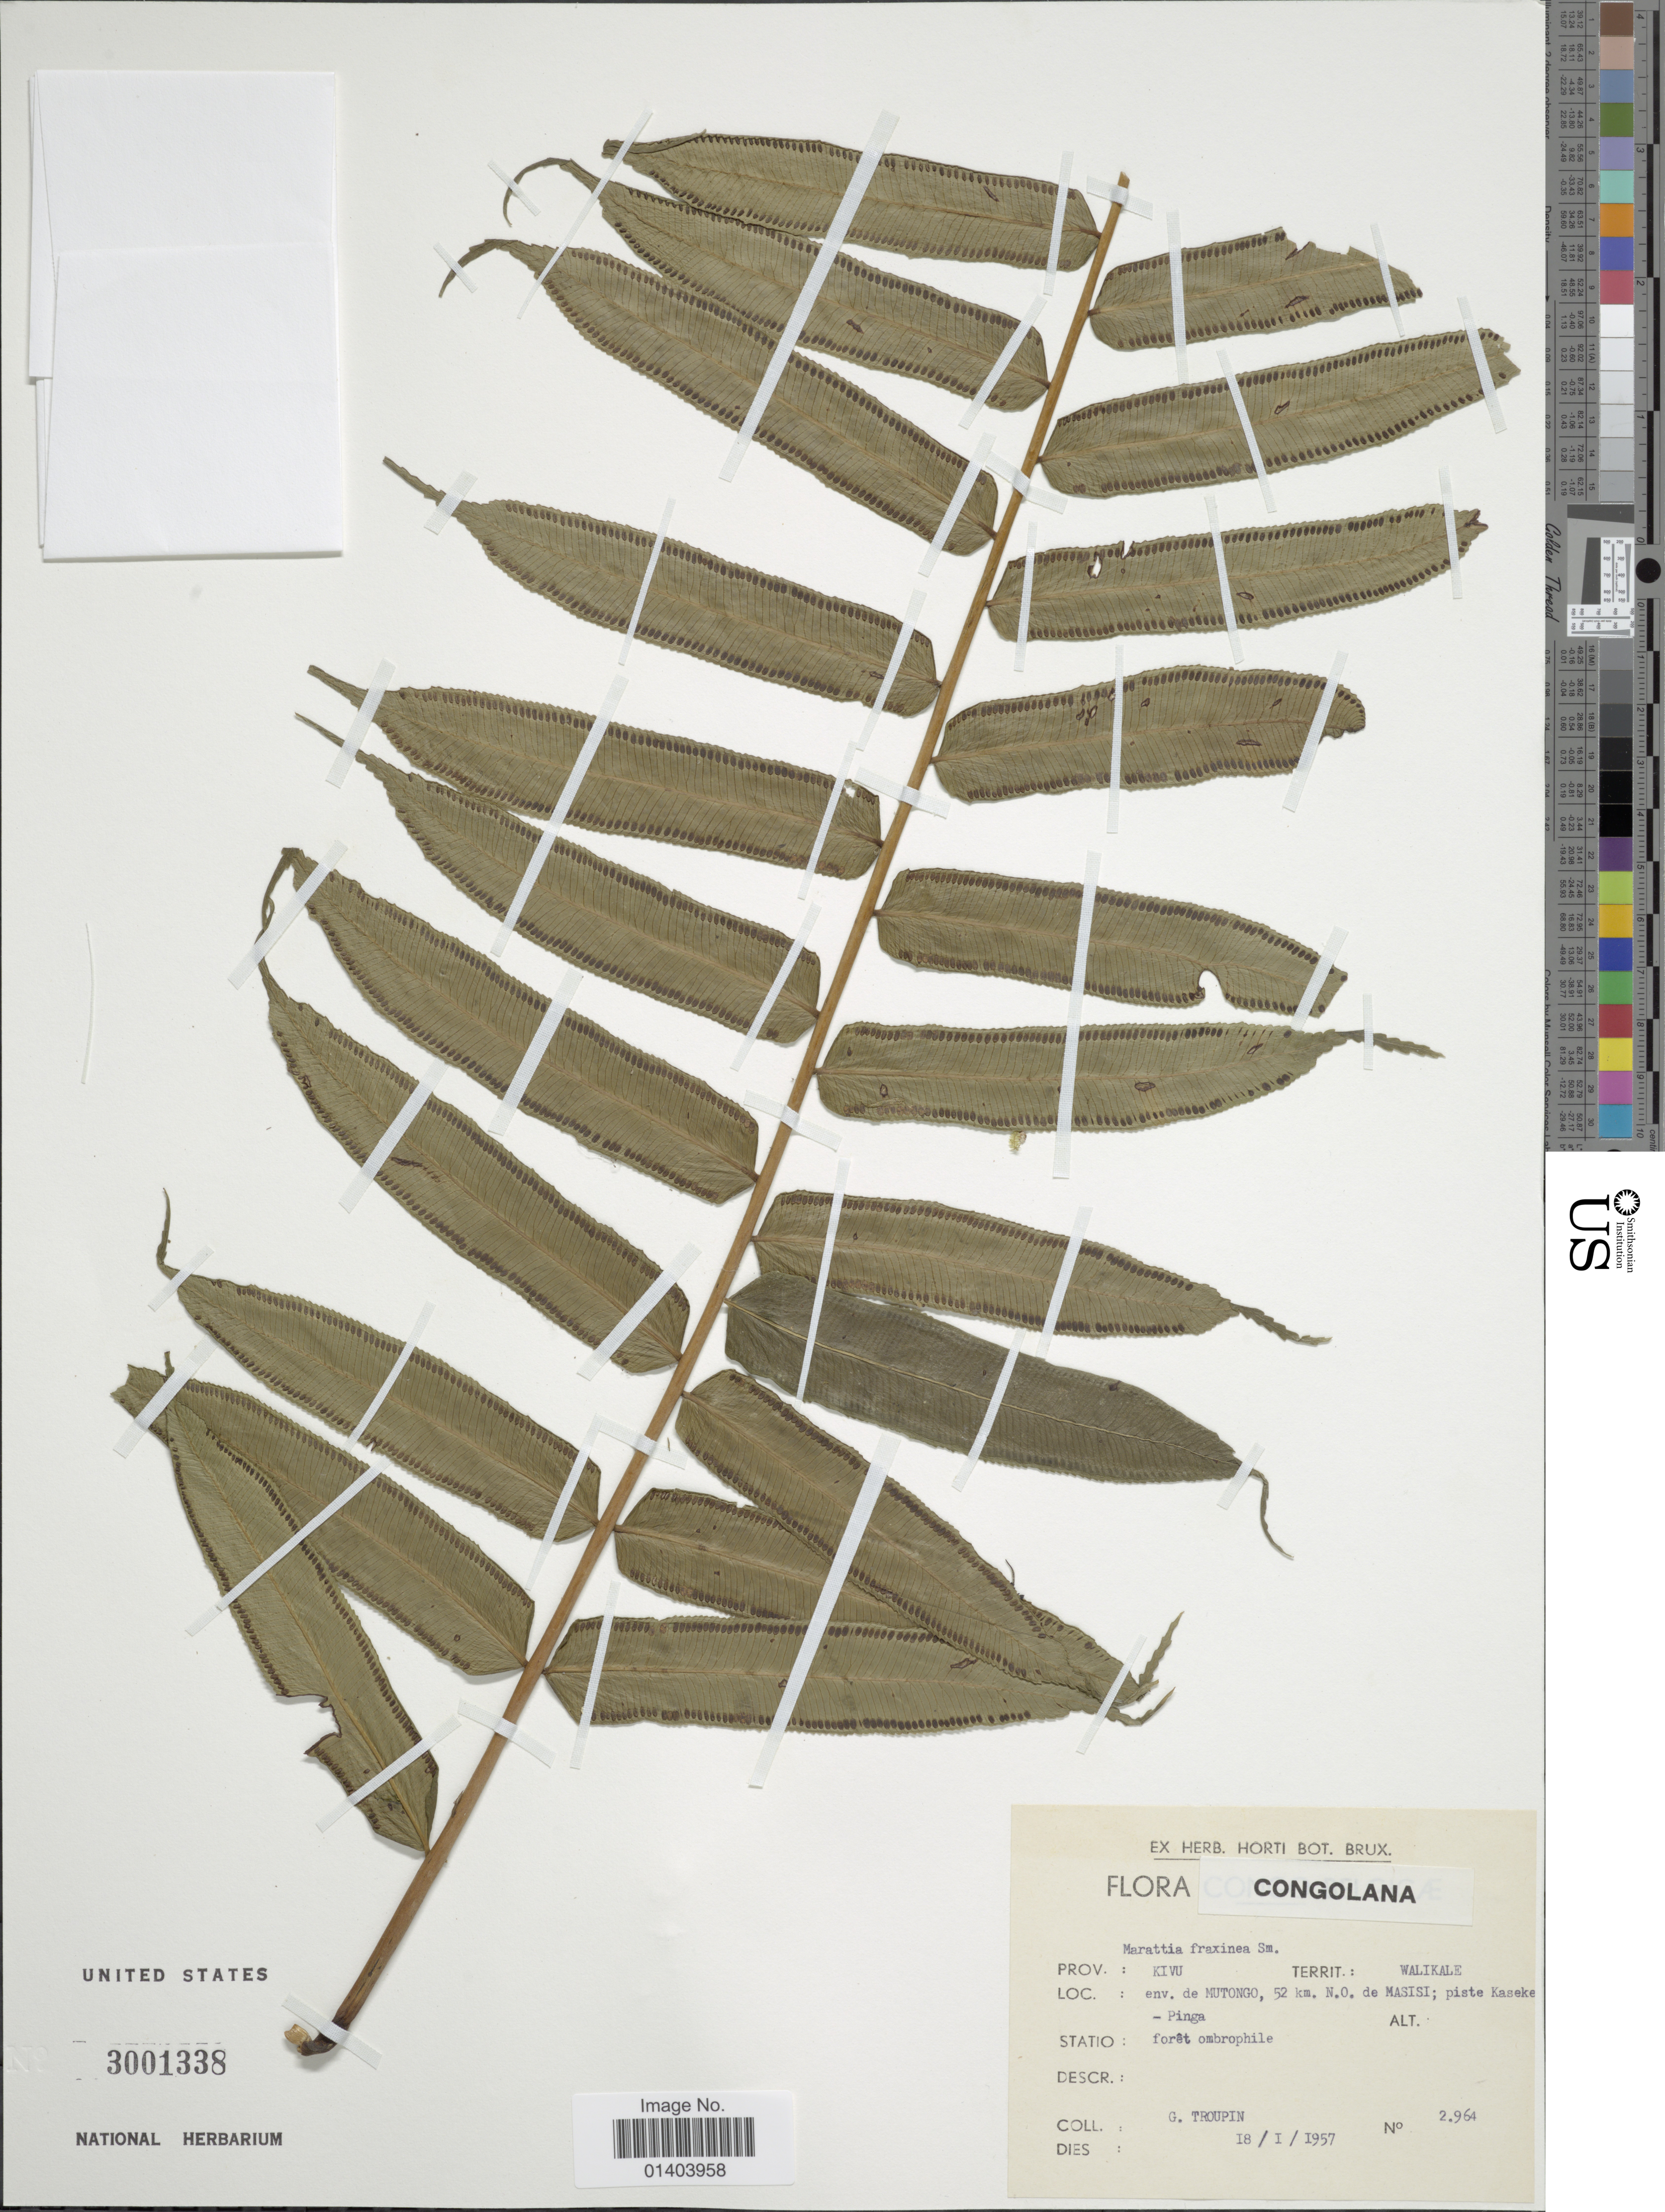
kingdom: Plantae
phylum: Tracheophyta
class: Polypodiopsida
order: Marattiales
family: Marattiaceae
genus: Ptisana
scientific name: Ptisana fraxinea var. fraxinea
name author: (Sm.) Murdock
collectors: G. Troupin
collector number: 2964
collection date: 1957-01-18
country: Congo, Democratic Republic of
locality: Prov. Kivu, Territ: Walikale, Loc: env. de Mutongo, 52 km N.O. de Masisi; piste Kaseke - Pinga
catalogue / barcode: US 3001338